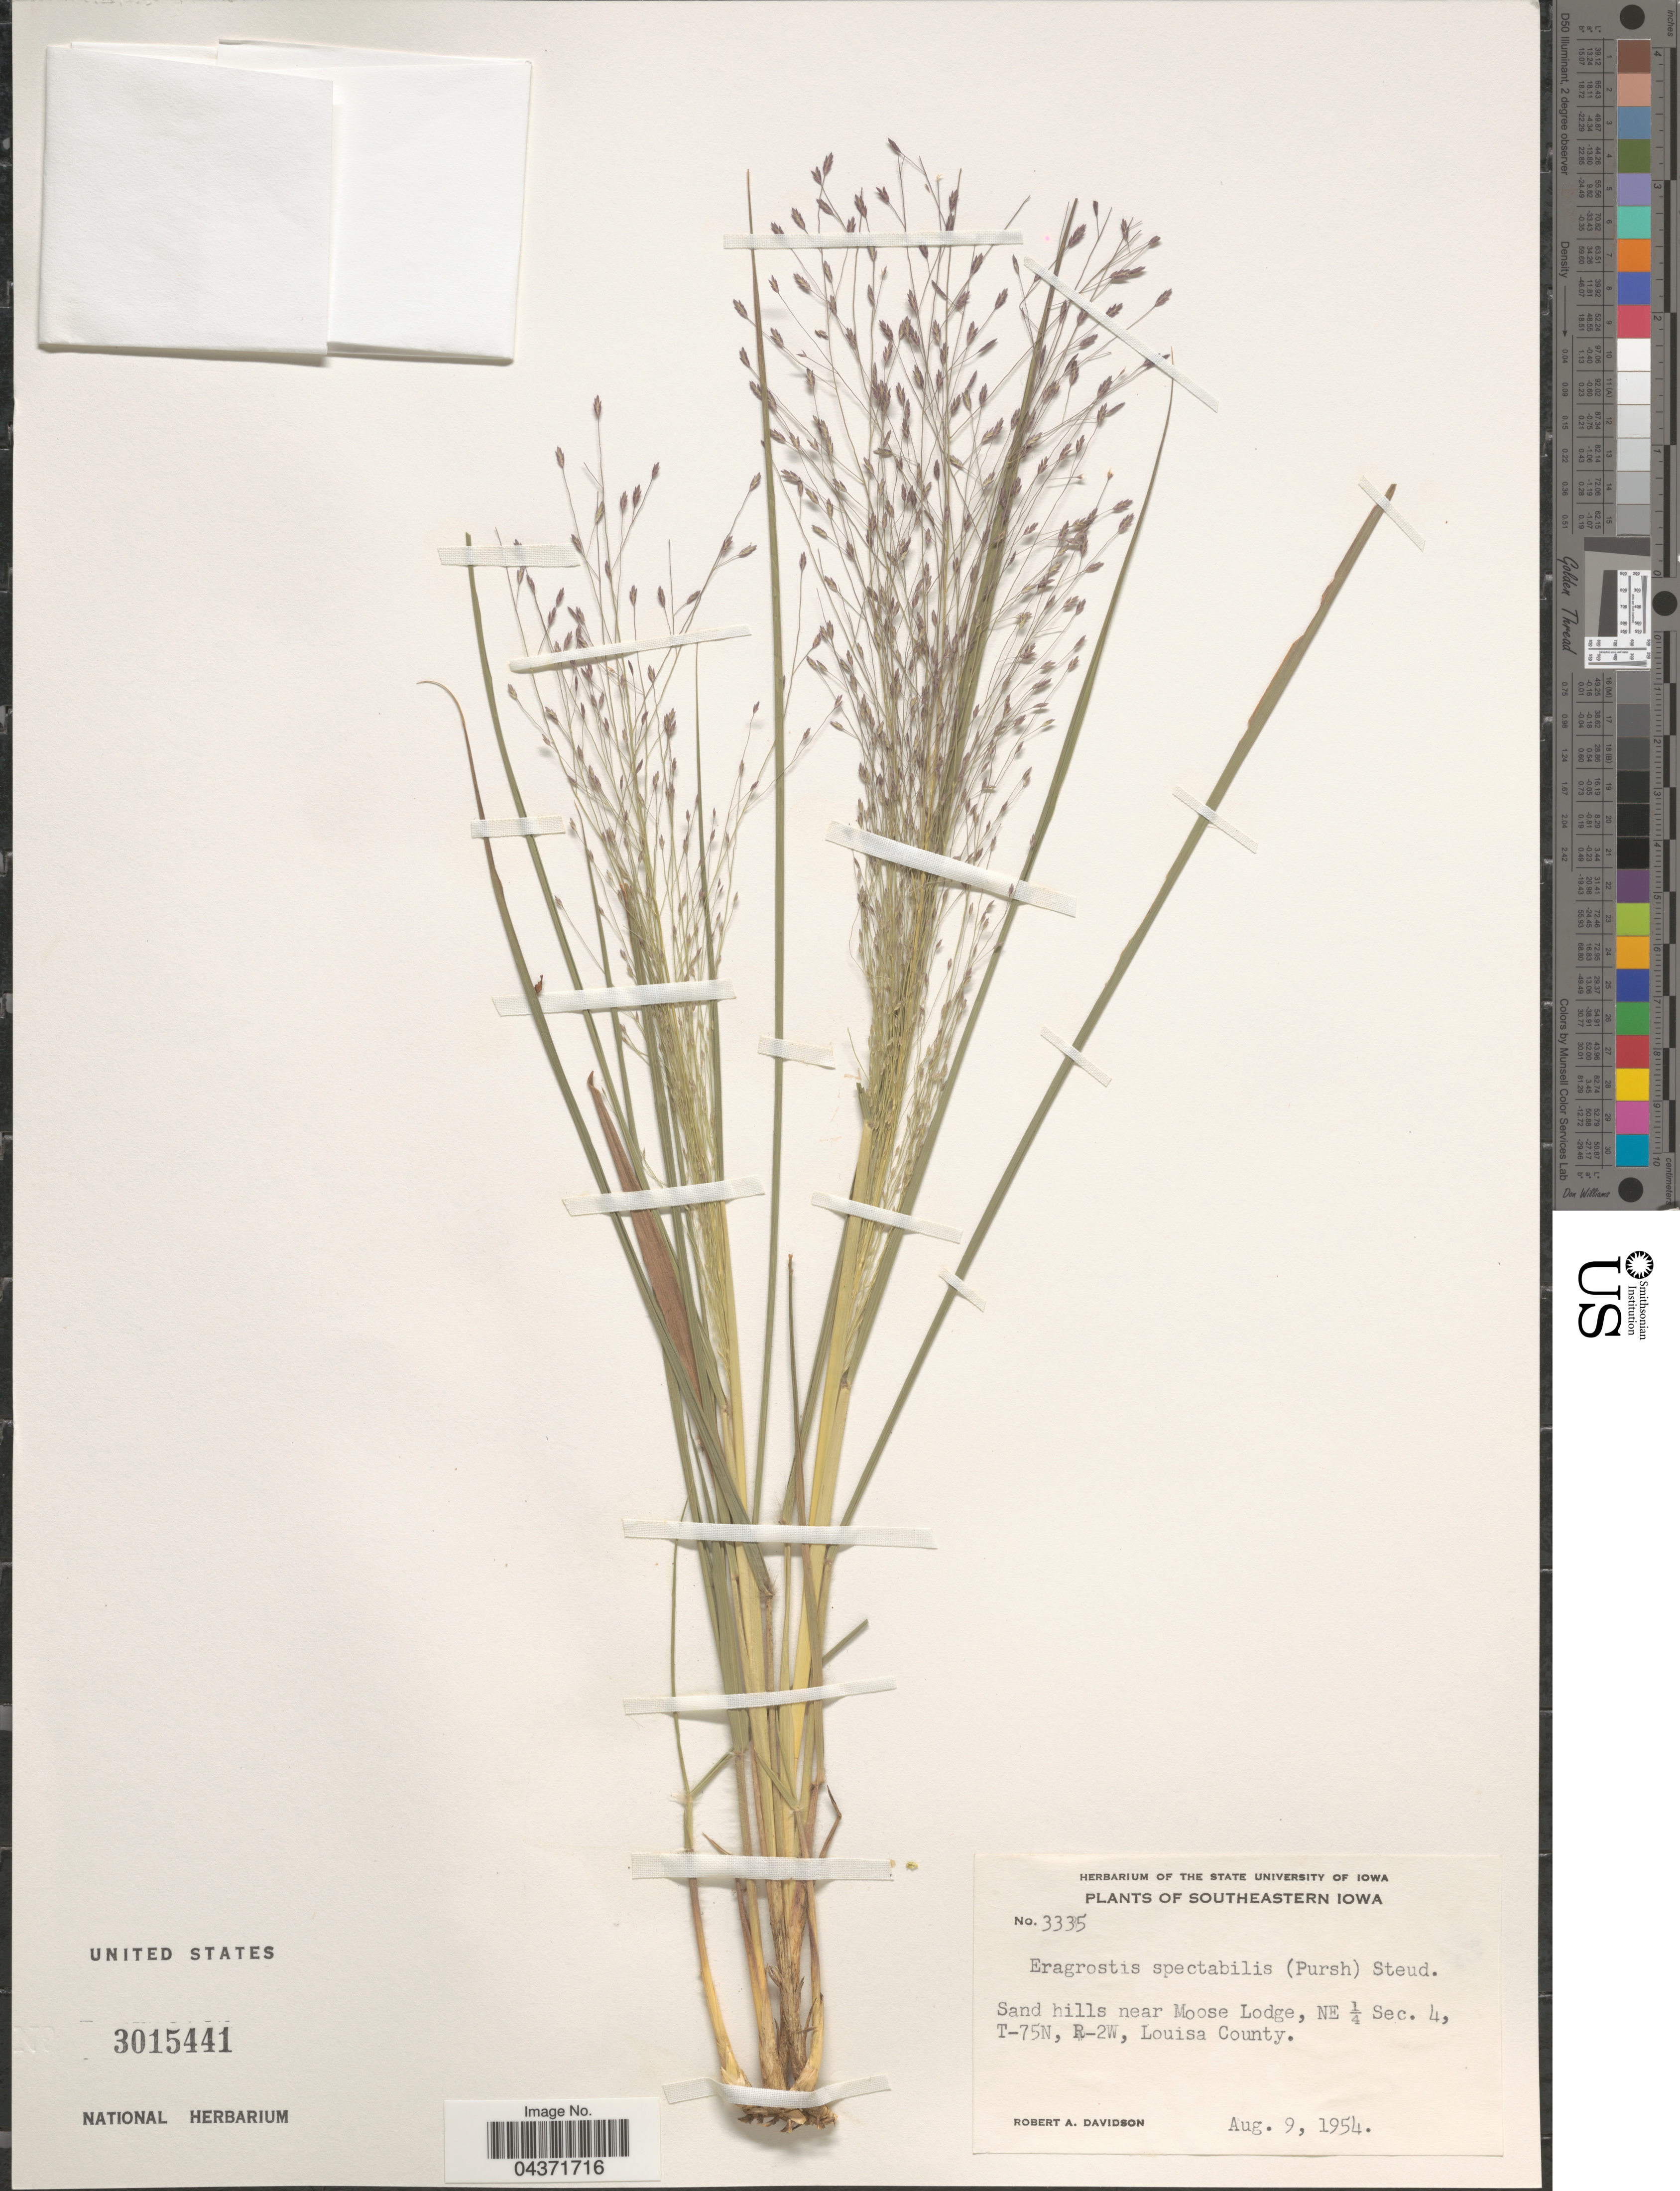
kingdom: Plantae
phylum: Tracheophyta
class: Liliopsida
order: Poales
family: Poaceae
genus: Eragrostis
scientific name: Eragrostis spectabilis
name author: (Pursh) Steud.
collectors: R. A. Davidson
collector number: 3335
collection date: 1954-08-09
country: United States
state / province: Iowa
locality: Southeastern Iowa. Sand hills near Moose Lodge, NE¼ Sec. 4, T-75N, R-2W, Louisa County.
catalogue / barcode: US 3015441